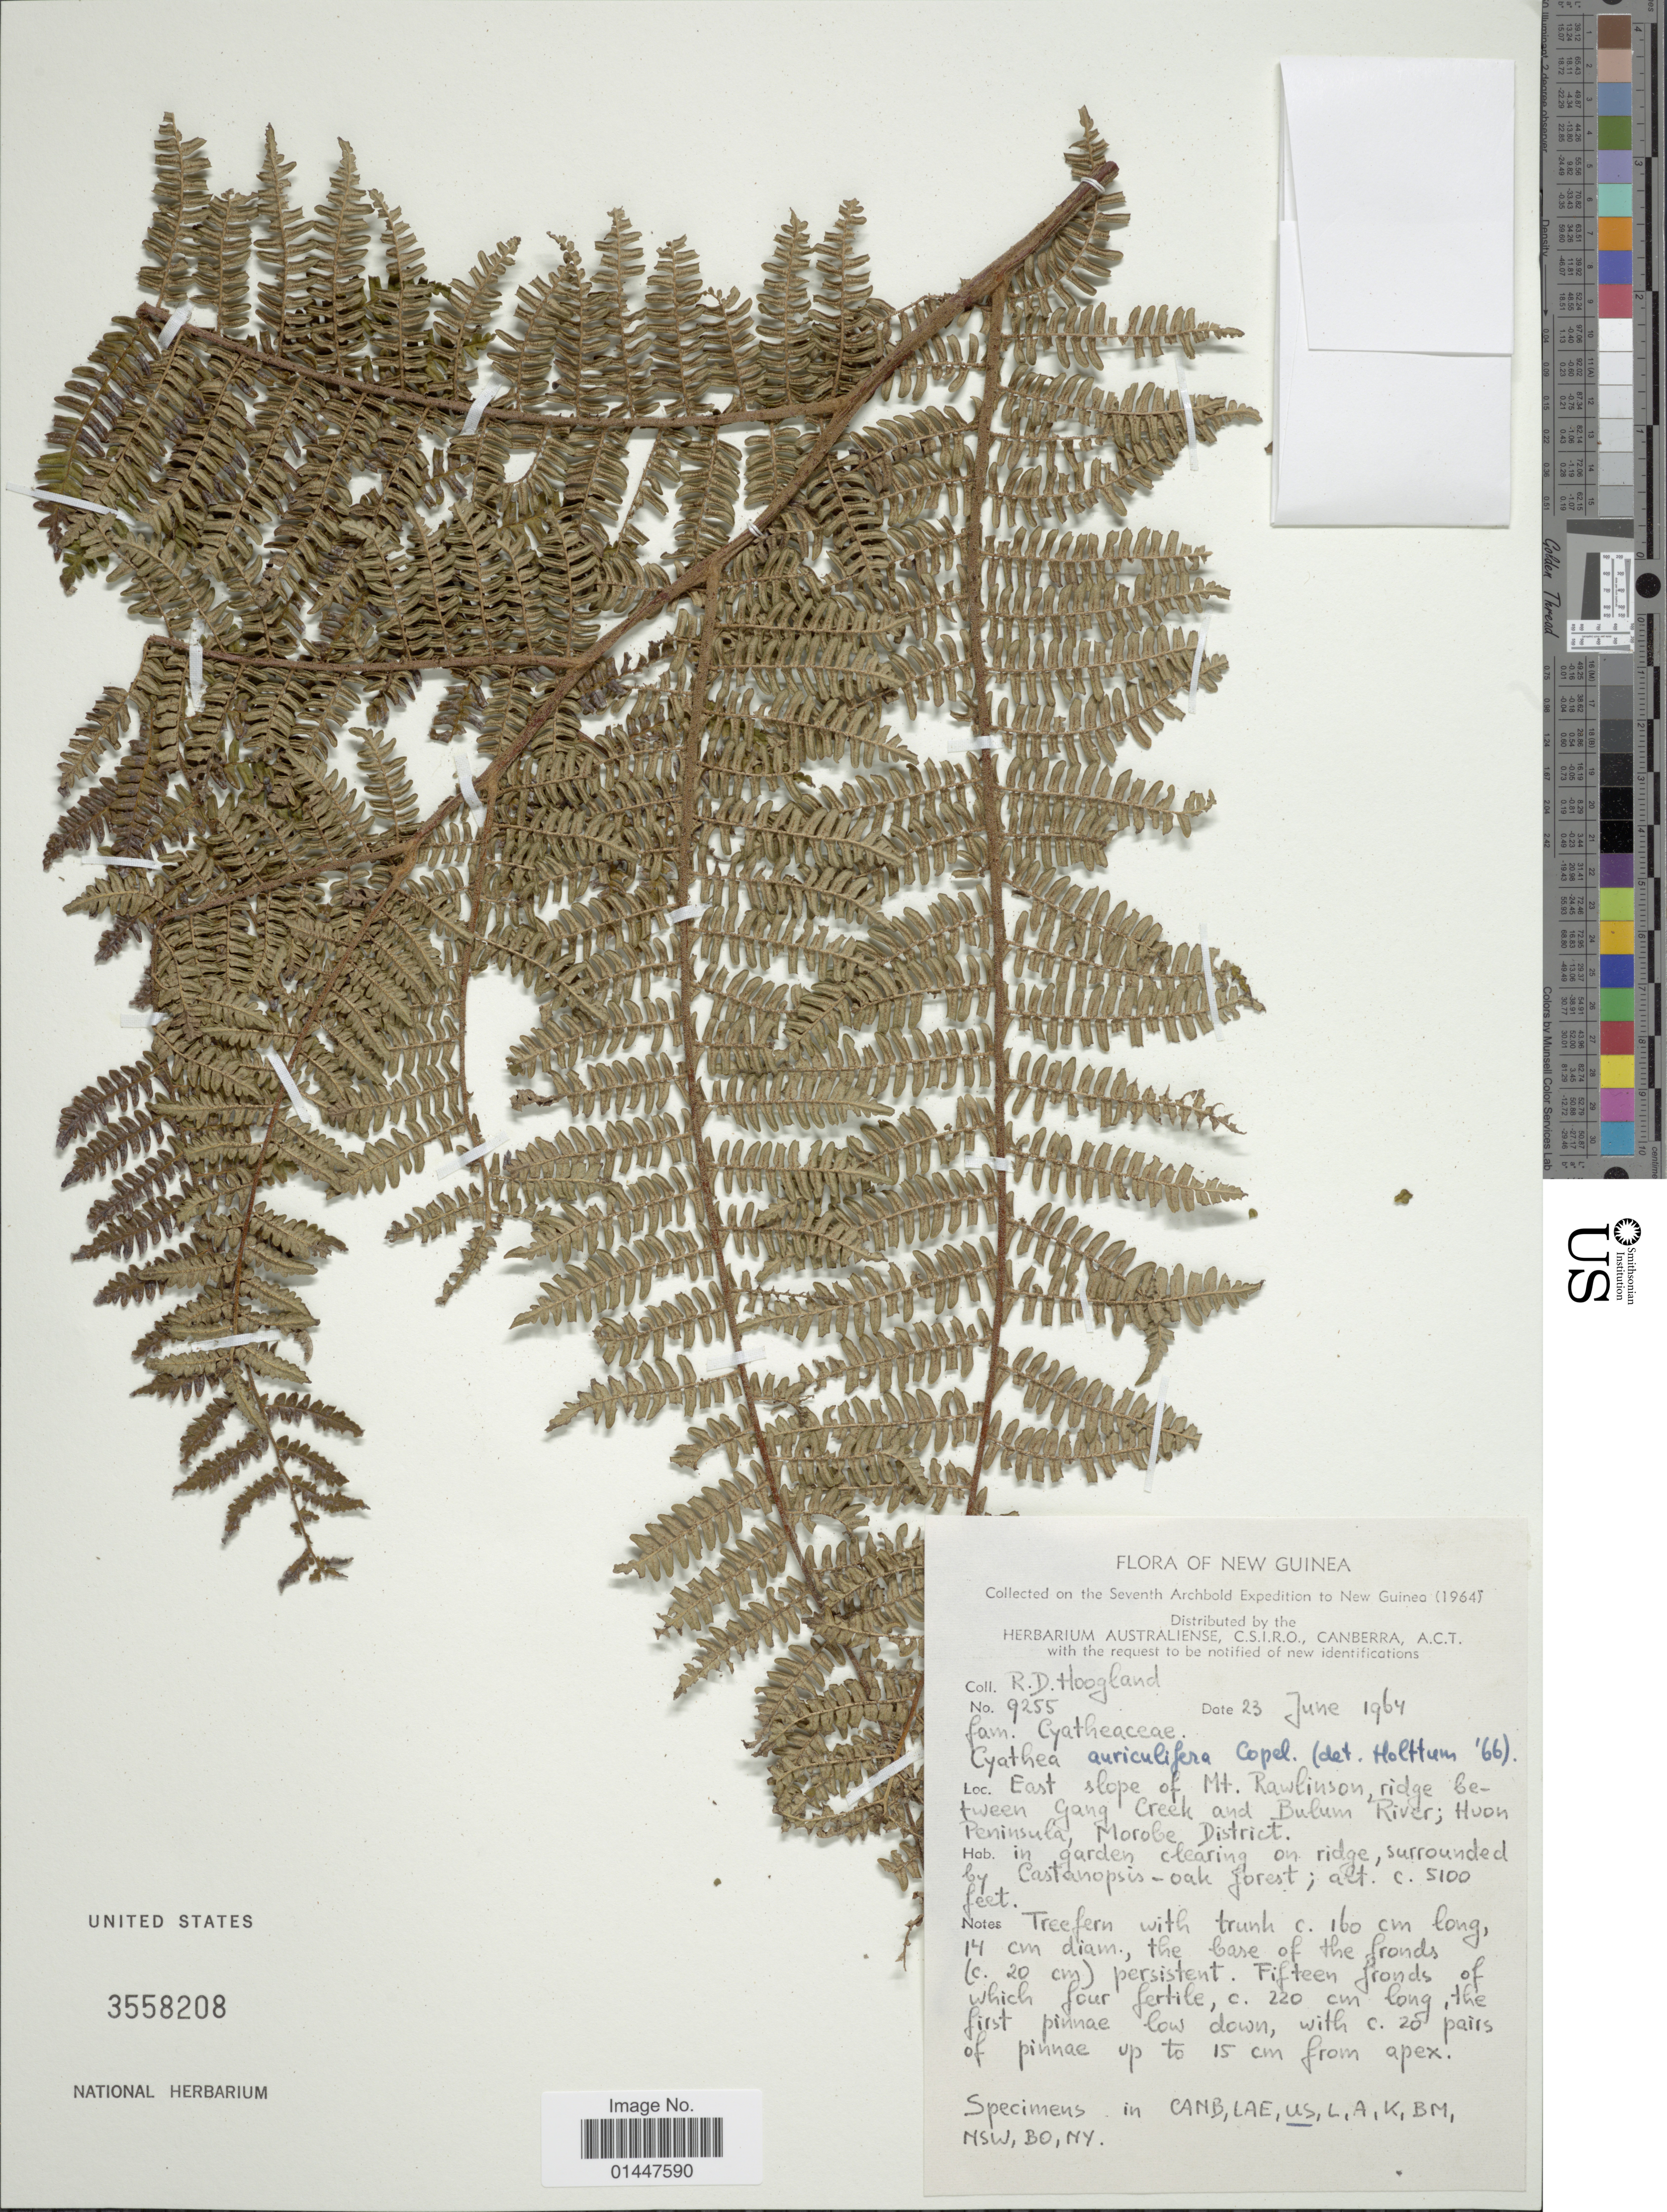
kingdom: Plantae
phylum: Tracheophyta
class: Polypodiopsida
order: Cyatheales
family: Cyatheaceae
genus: Sphaeropteris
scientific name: Sphaeropteris auriculifera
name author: (Copel.) R.M. Tryon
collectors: R. D. Hoogland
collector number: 9255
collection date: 1964-06-23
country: Papua New Guinea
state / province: Morobe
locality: New Guinea. East slope of Mt, Rawlson, ridge between Gang Creek and Bulum River; Huon Peninsula, Morobe Dsitrict. in garden clearing on ridge, surrounded by Castanopsis-oak forest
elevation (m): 1554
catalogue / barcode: US 3558208